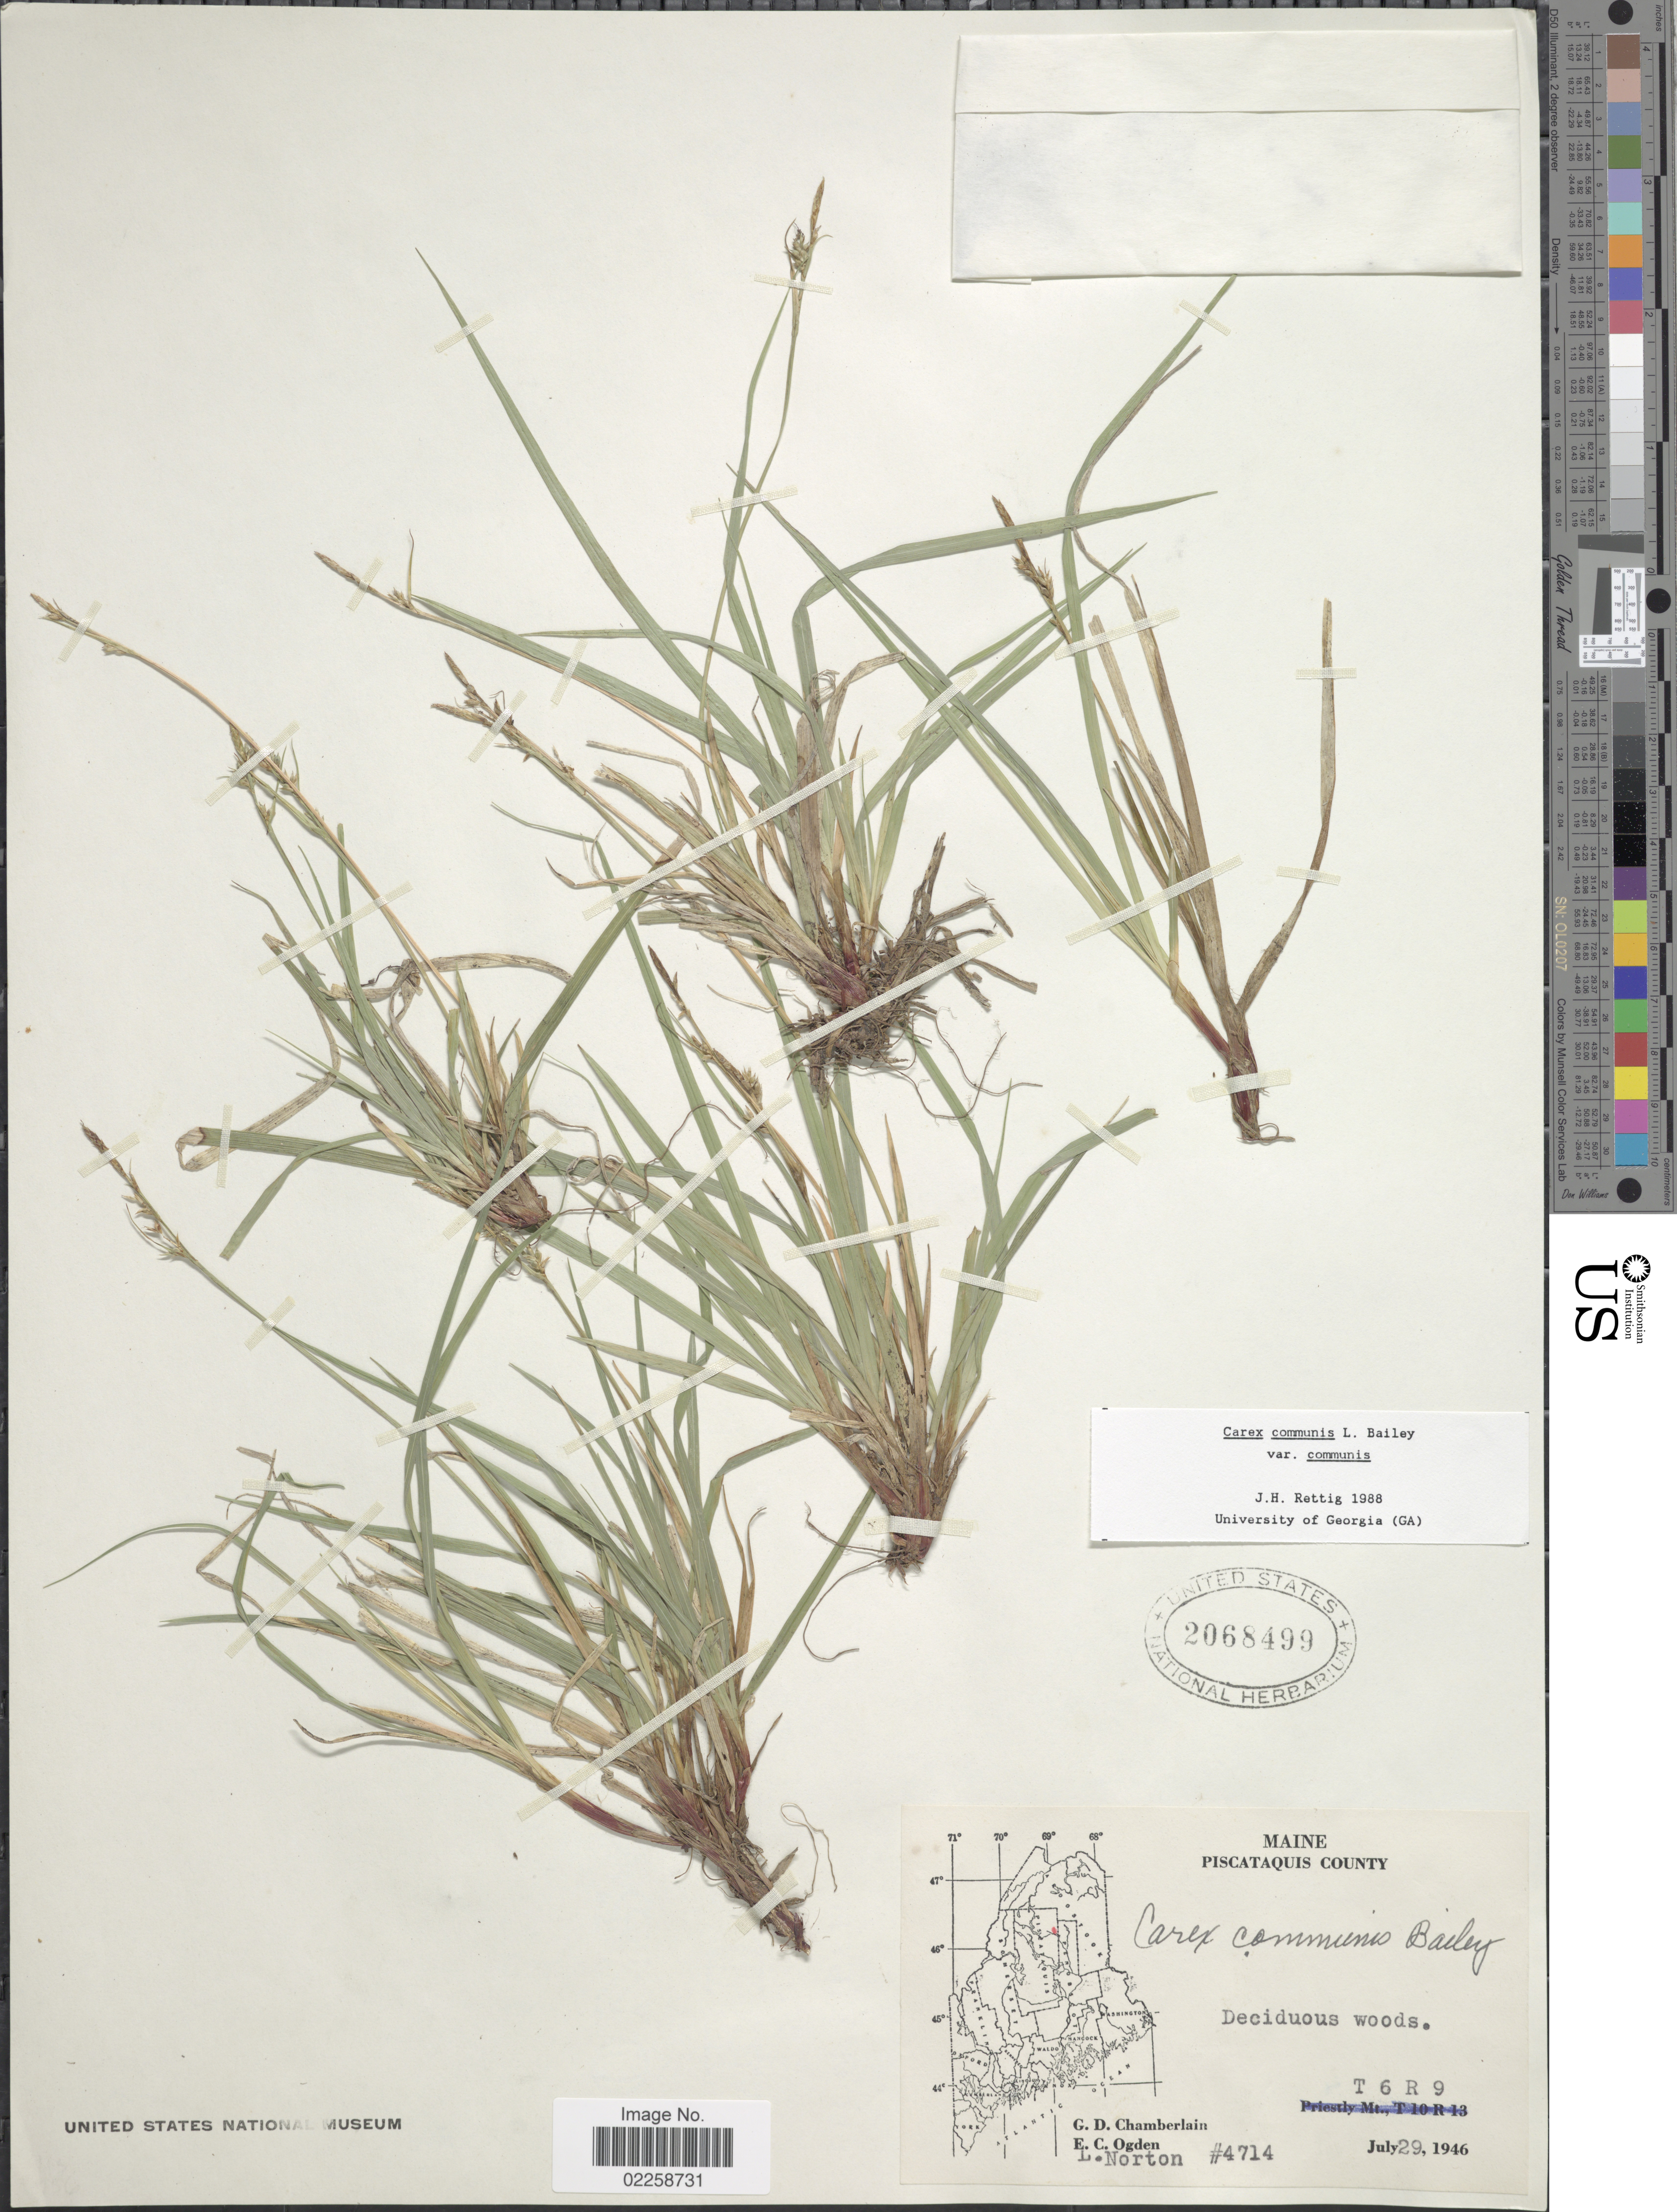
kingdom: Plantae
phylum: Tracheophyta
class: Liliopsida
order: Poales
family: Cyperaceae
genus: Carex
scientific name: Carex communis var. communis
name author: L.H. Bailey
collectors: G. D. Chamberlain, E. Ogden & L. Norton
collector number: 4714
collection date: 1946-07-29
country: United States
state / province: Maine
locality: Maine, Piscataquis County, T 6 R 9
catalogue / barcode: US 2068499